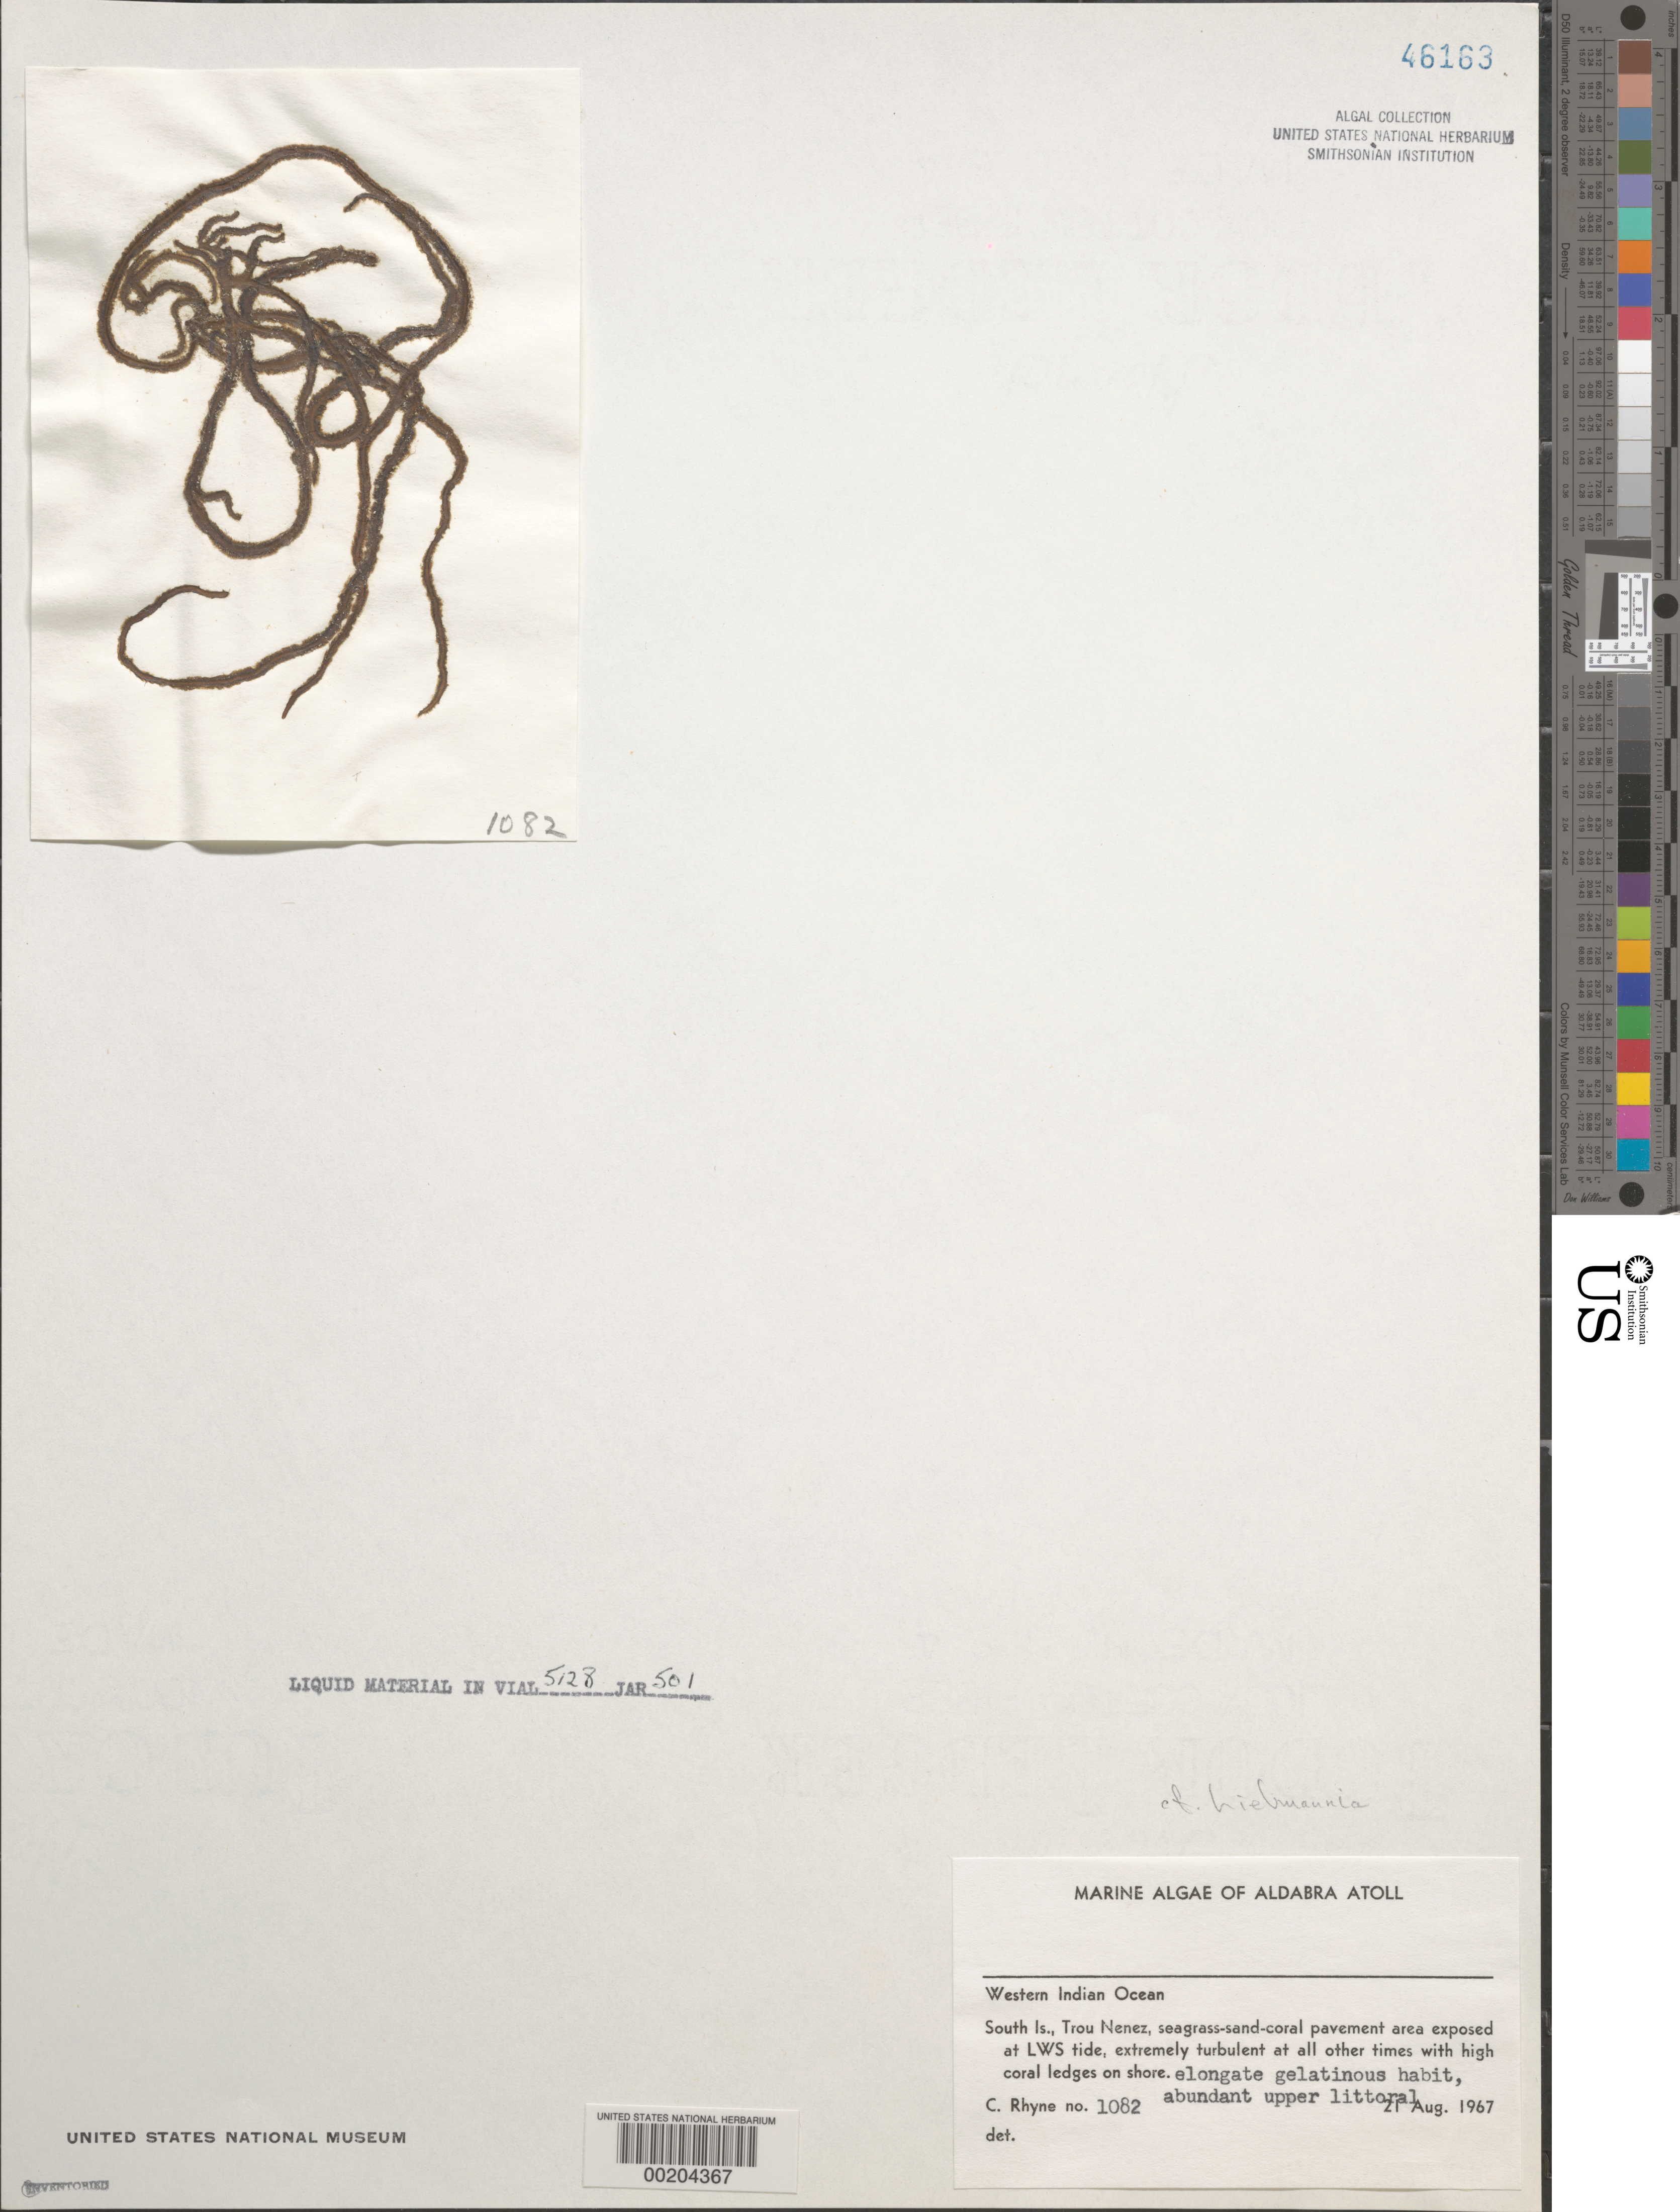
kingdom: Chromista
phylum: Ochrophyta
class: Phaeophyceae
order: Ectocarpales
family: Chordariaceae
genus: Mesogloia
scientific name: Mesogloia sp.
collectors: C. Rhyne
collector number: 1082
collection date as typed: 21 Aug 1967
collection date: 1967-08-21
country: Seychelles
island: Aldabra Atoll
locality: Trou Nenez, South Islet.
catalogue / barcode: US 46163